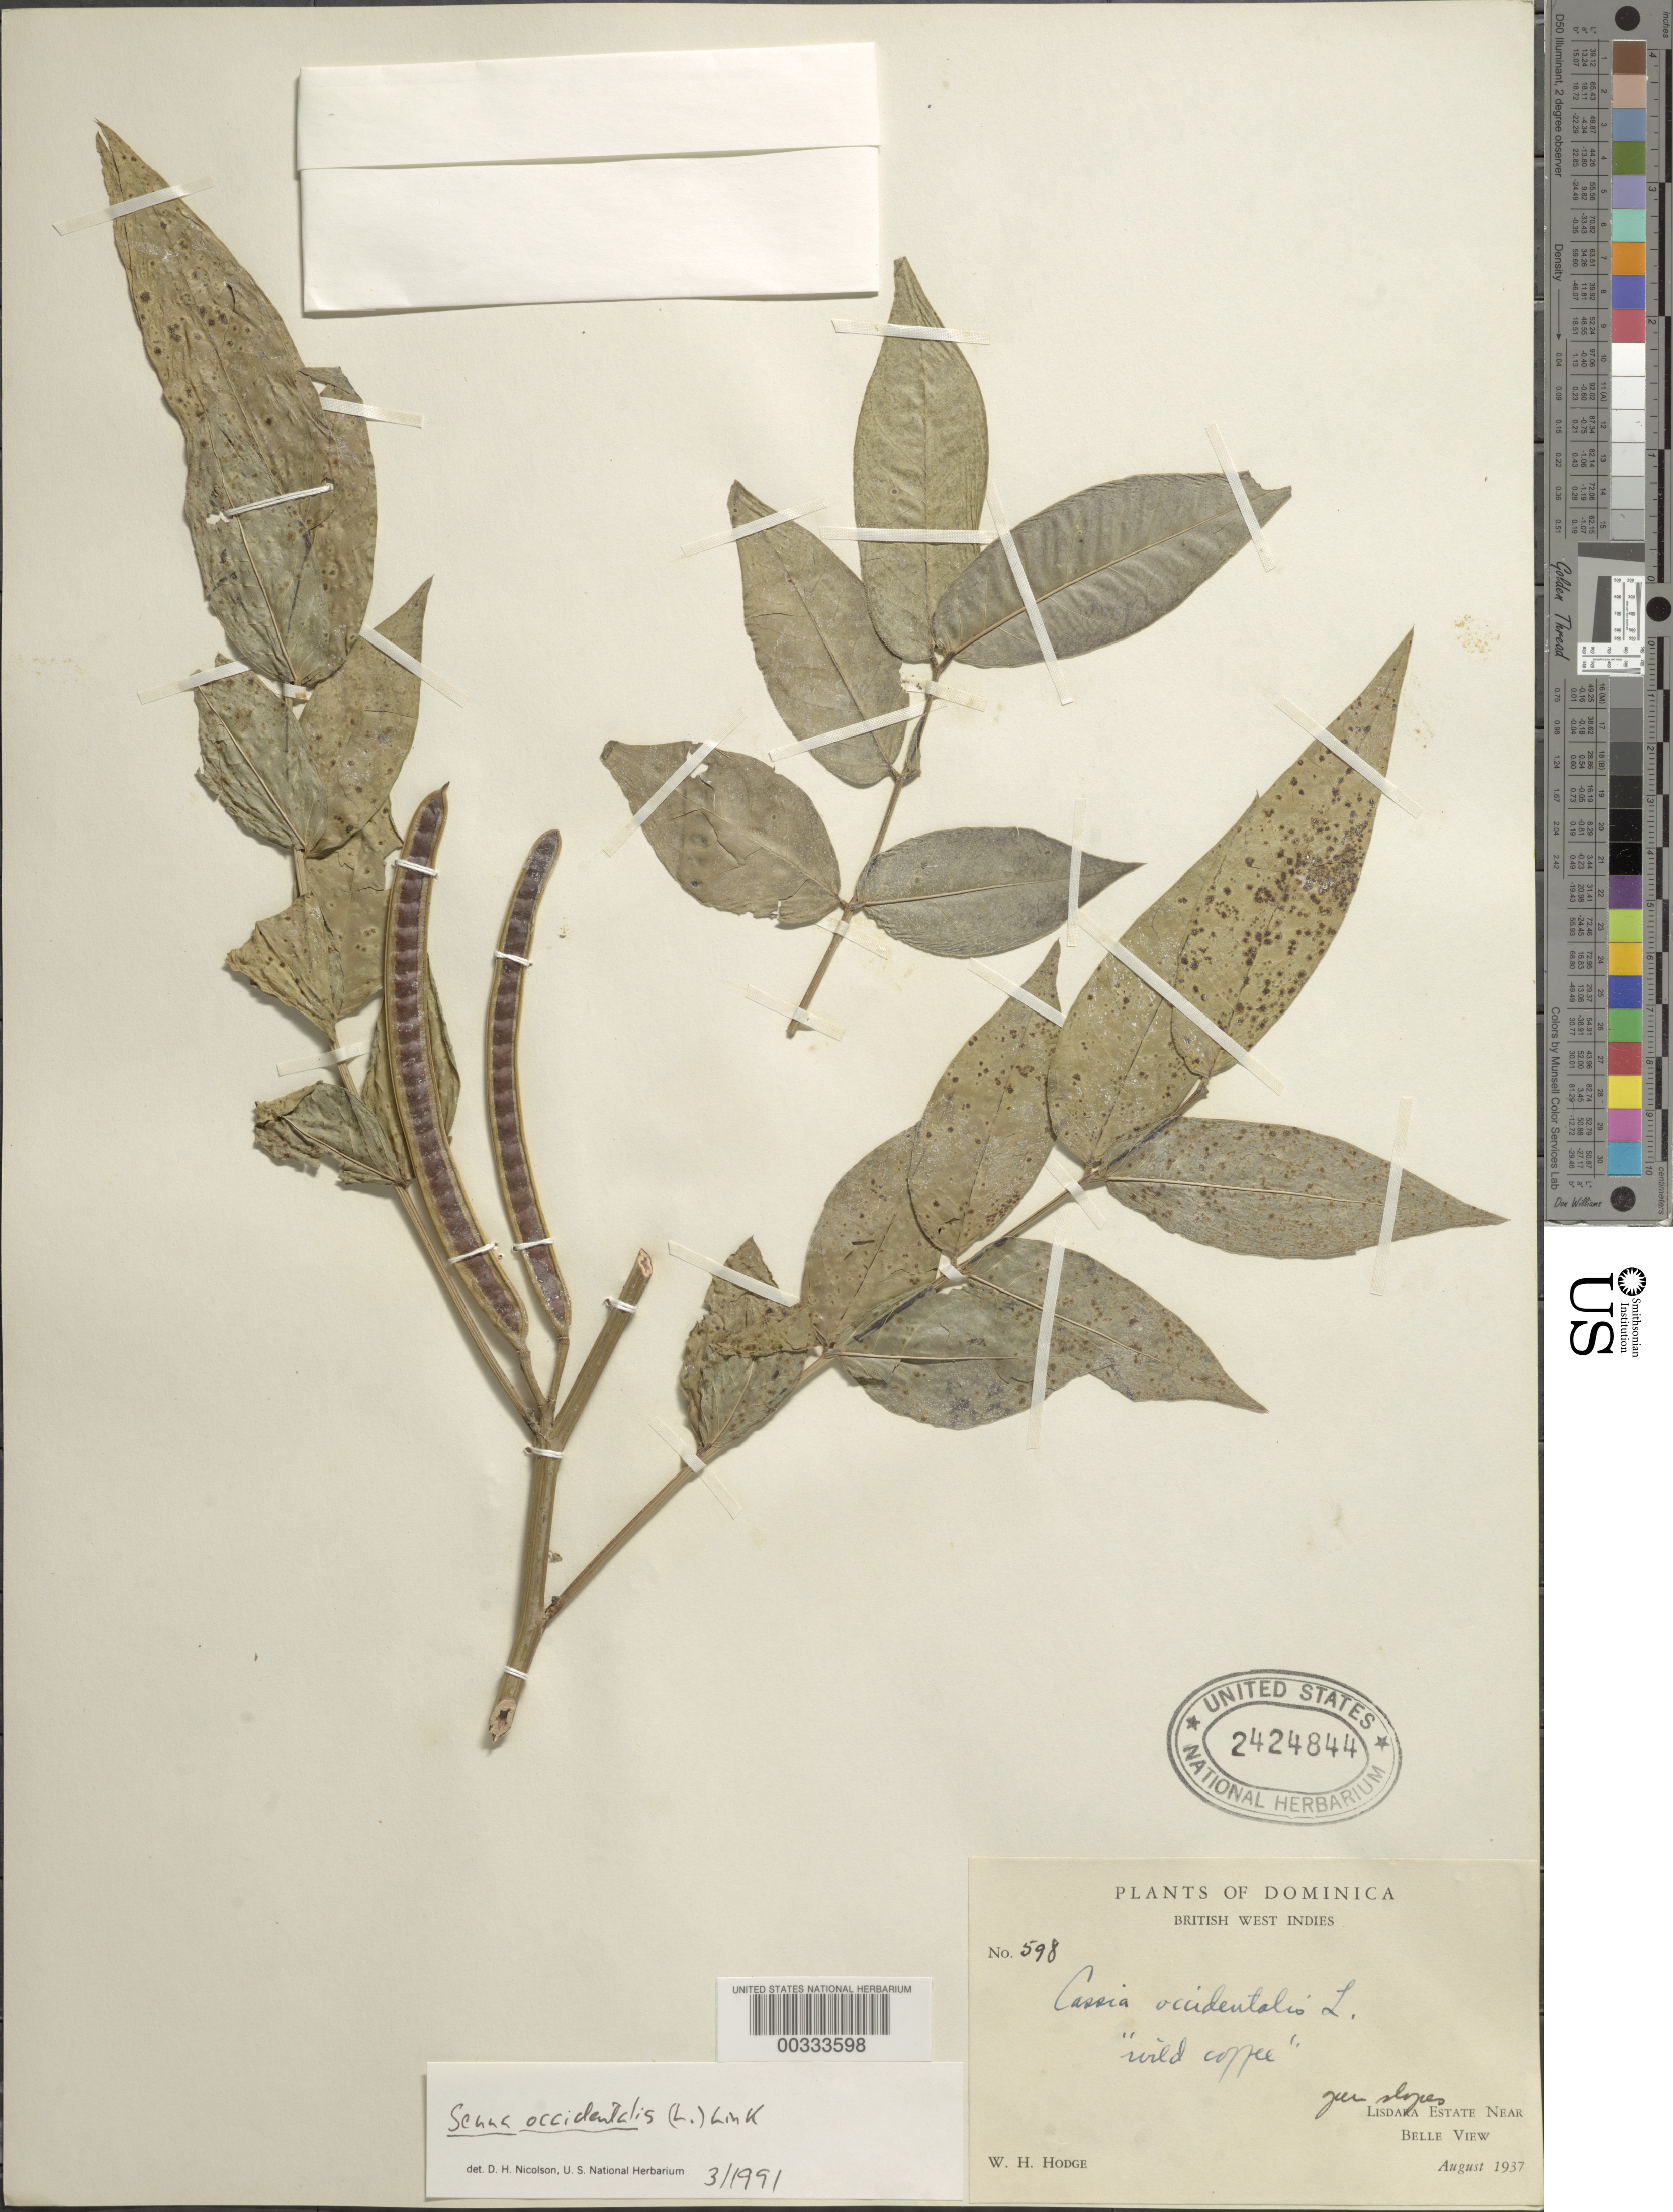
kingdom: Plantae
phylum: Tracheophyta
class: Magnoliopsida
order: Fabales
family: Fabaceae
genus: Senna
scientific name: Senna occidentalis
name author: (L.) Link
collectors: W. Hodge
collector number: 598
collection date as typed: Aug 1937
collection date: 1937-08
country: Dominica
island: Dominica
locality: Lisdara estate near belle view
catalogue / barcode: US 2424844